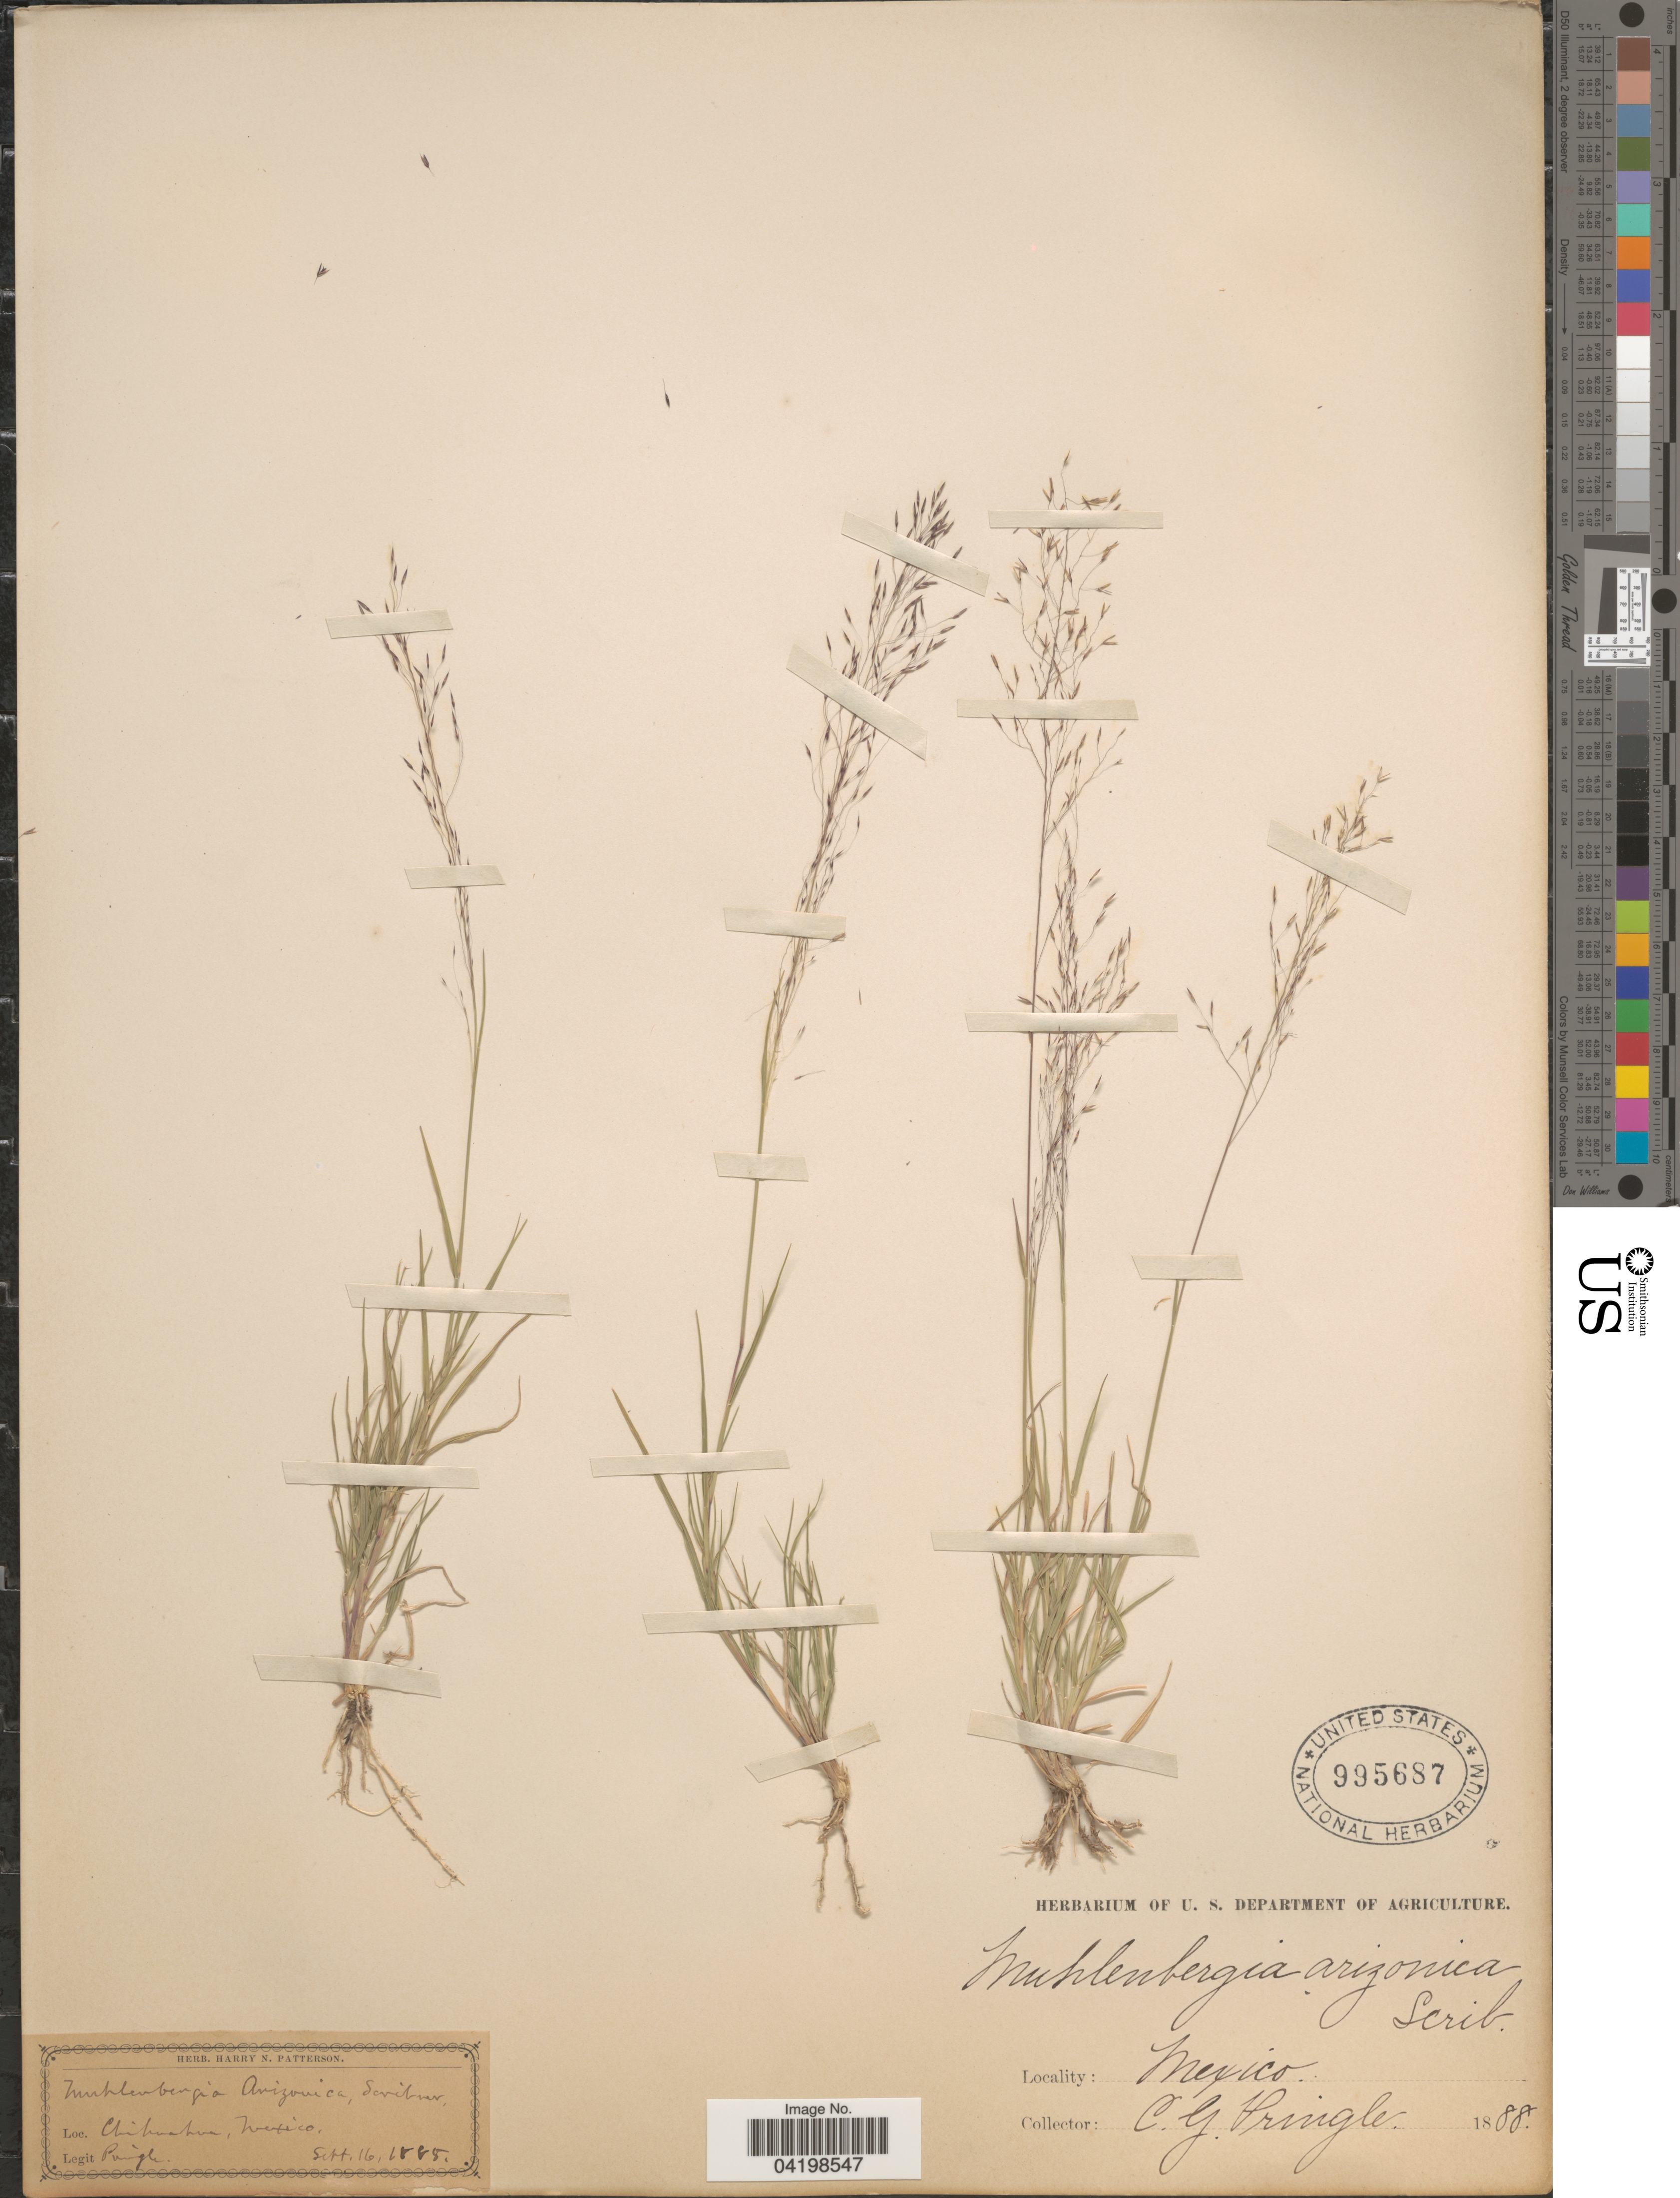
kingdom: Plantae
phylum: Tracheophyta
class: Liliopsida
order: Poales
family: Poaceae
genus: Muhlenbergia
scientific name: Muhlenbergia arizonica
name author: Scribn.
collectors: C. G. Pringle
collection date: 1888-09-16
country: Mexico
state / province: Chihuahua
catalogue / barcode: US 995687